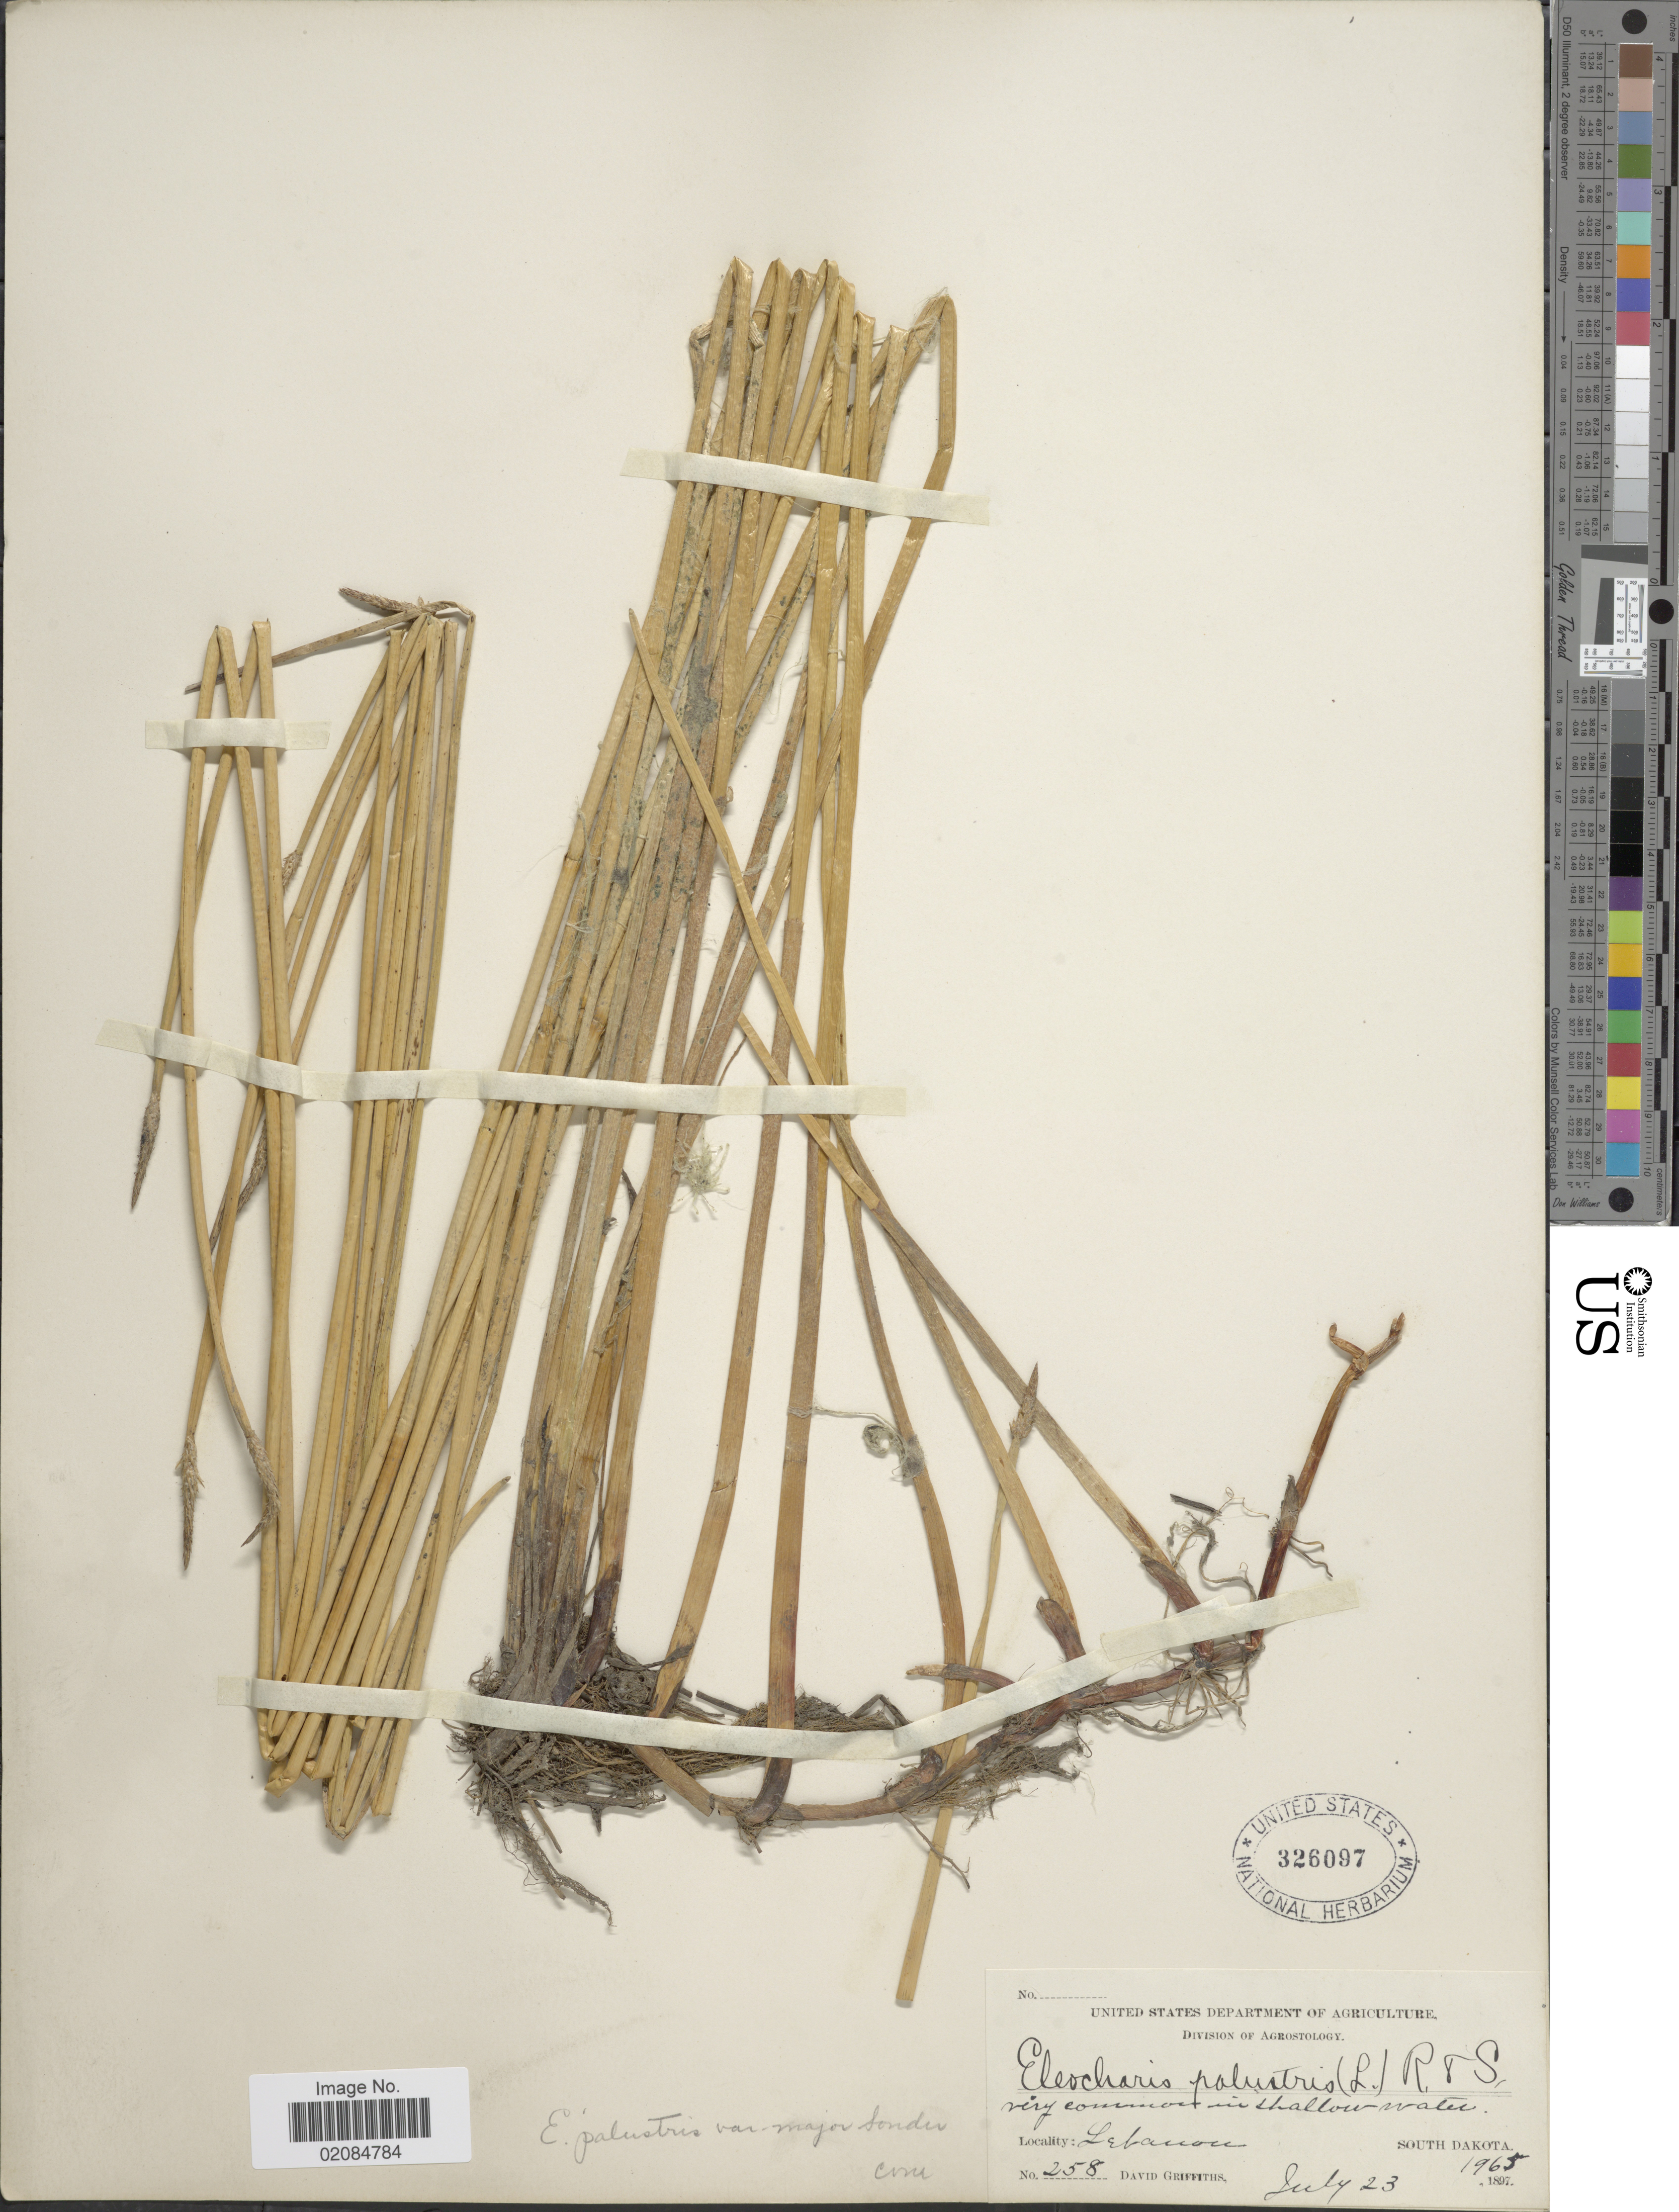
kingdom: Plantae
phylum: Tracheophyta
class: Liliopsida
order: Poales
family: Cyperaceae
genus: Eleocharis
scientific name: Eleocharis palustris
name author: (L.) Roem. & Schult.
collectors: D. Griffiths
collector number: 258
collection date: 1965-07-23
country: United States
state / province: South Dakota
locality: Lebanon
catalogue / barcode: US 326097